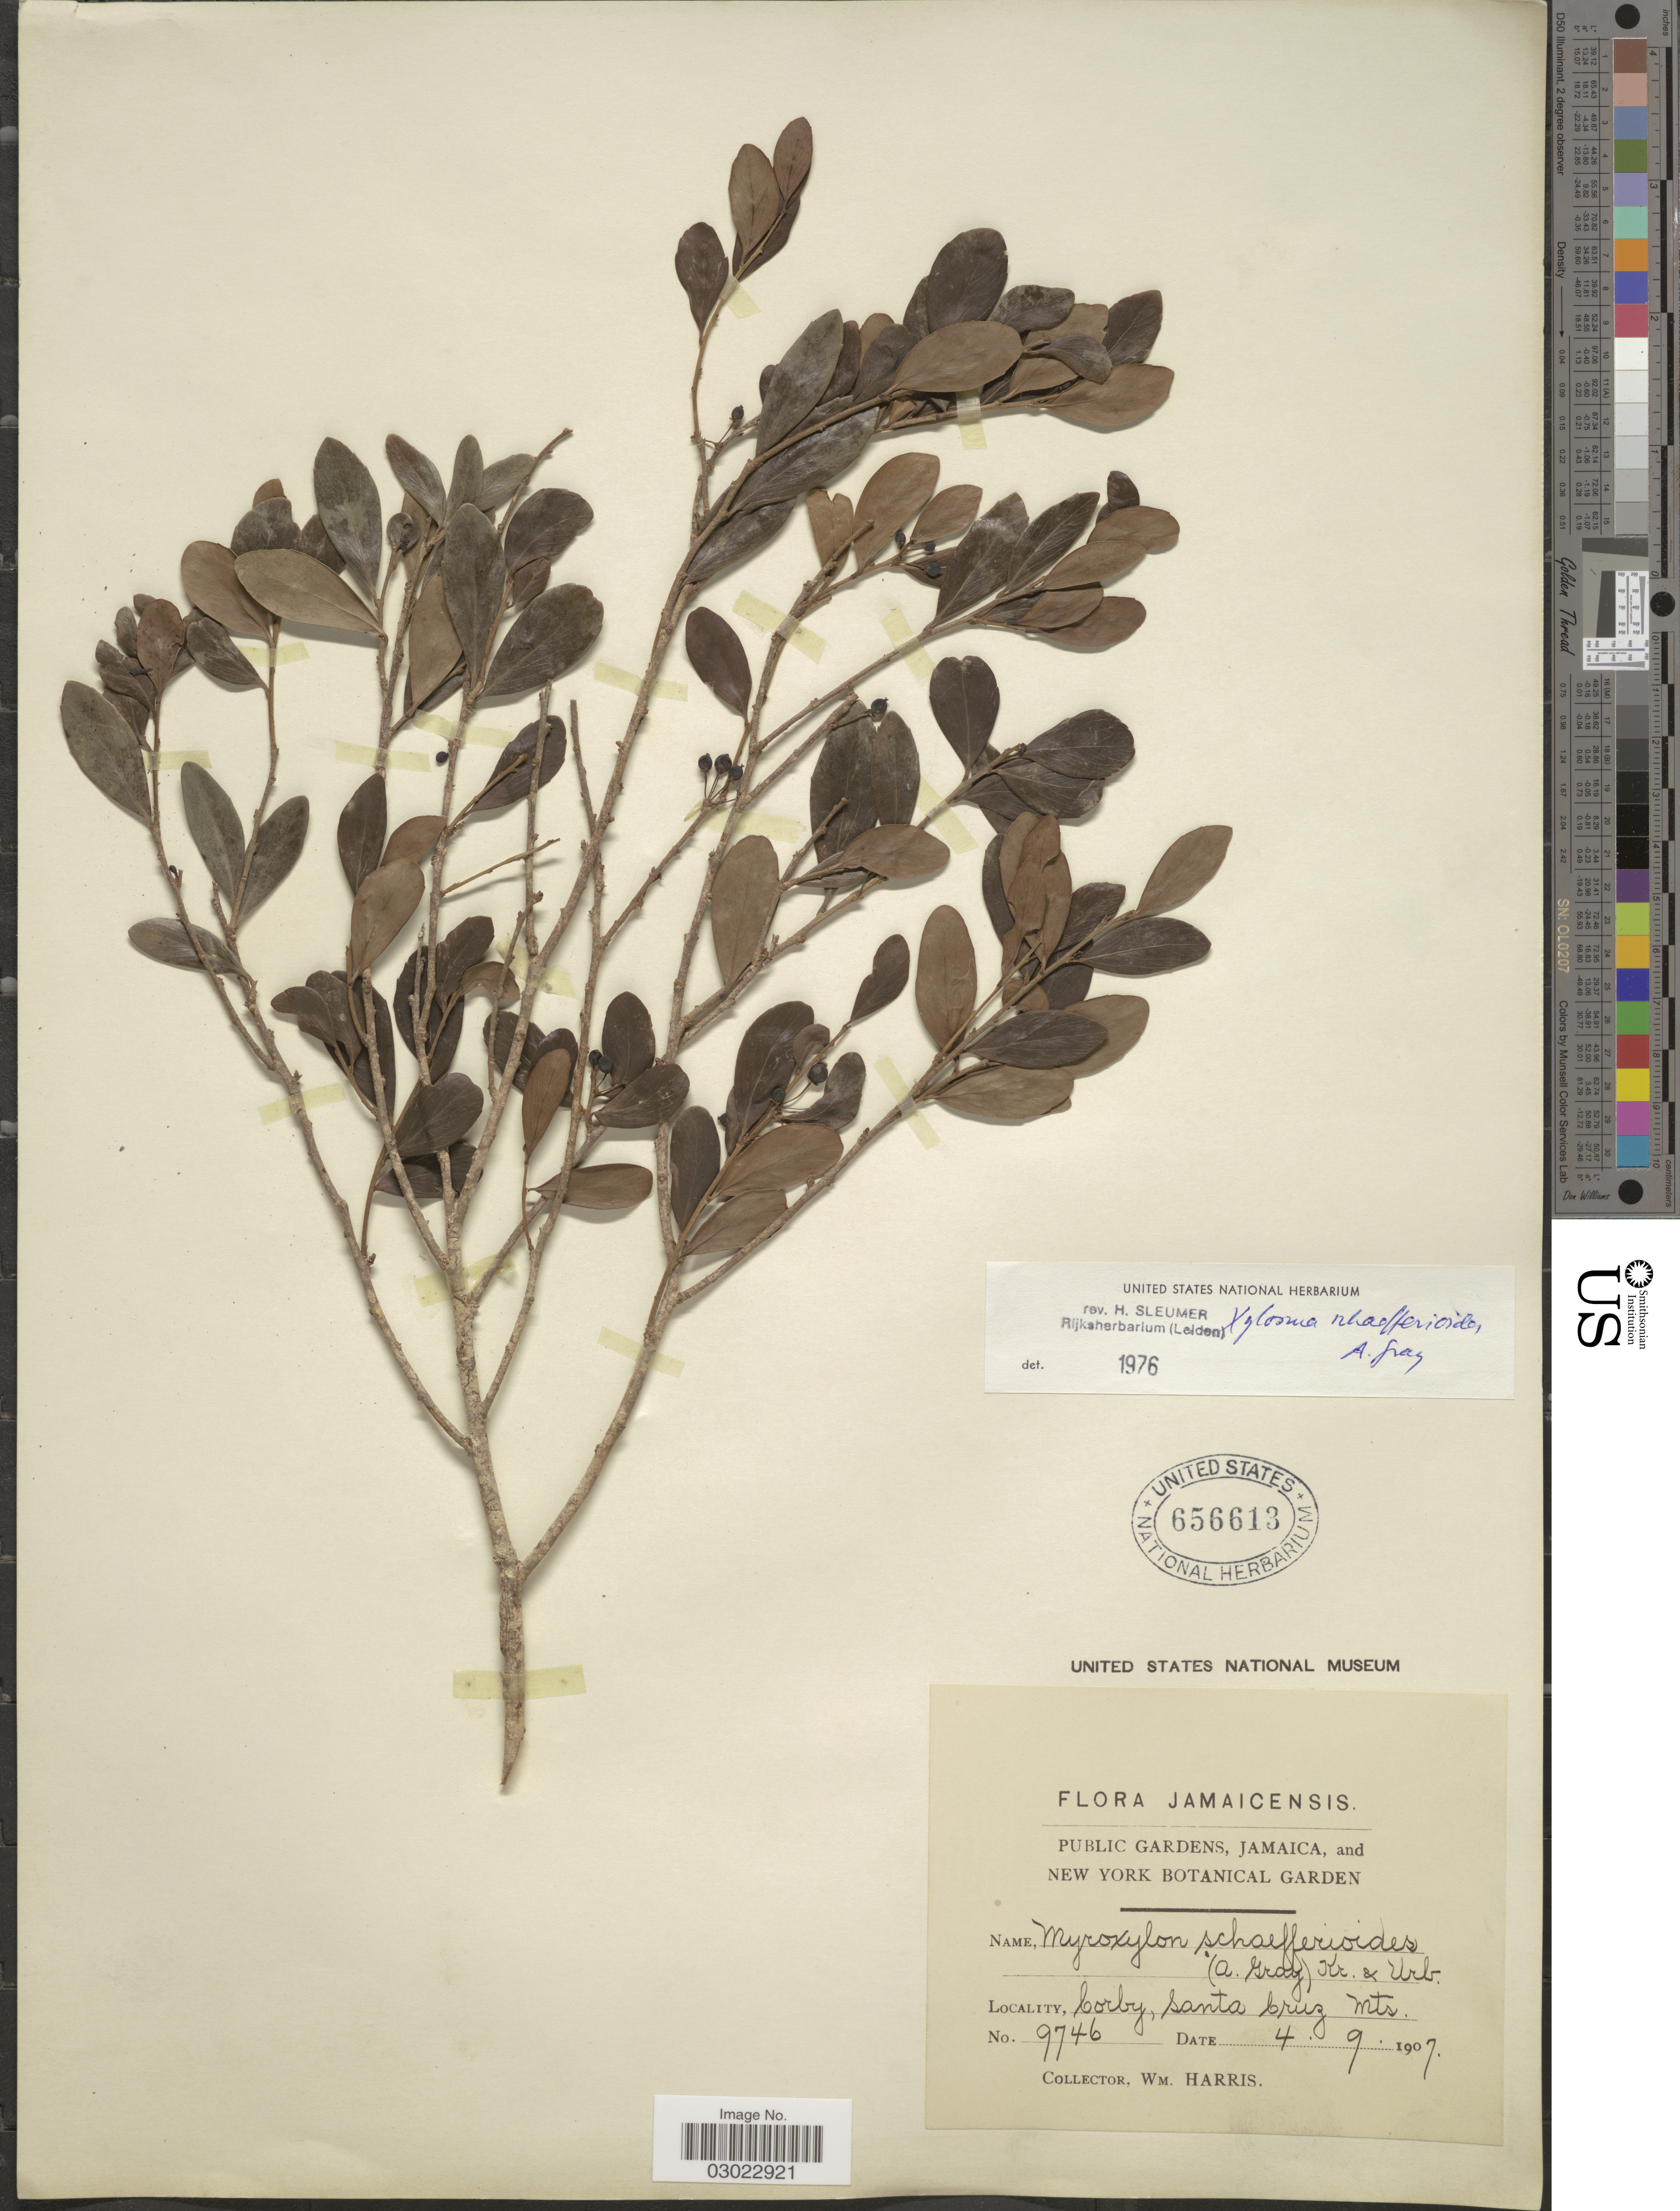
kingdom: Plantae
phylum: Tracheophyta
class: Magnoliopsida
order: Malpighiales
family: Salicaceae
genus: Xylosma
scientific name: Xylosma schaefferioides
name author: A. Gray ex Griseb.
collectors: W. H. Harris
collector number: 9746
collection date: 1907-09-04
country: Jamaica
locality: Jamaicensis. Corby, Santa Cruz Mts.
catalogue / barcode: US 656613